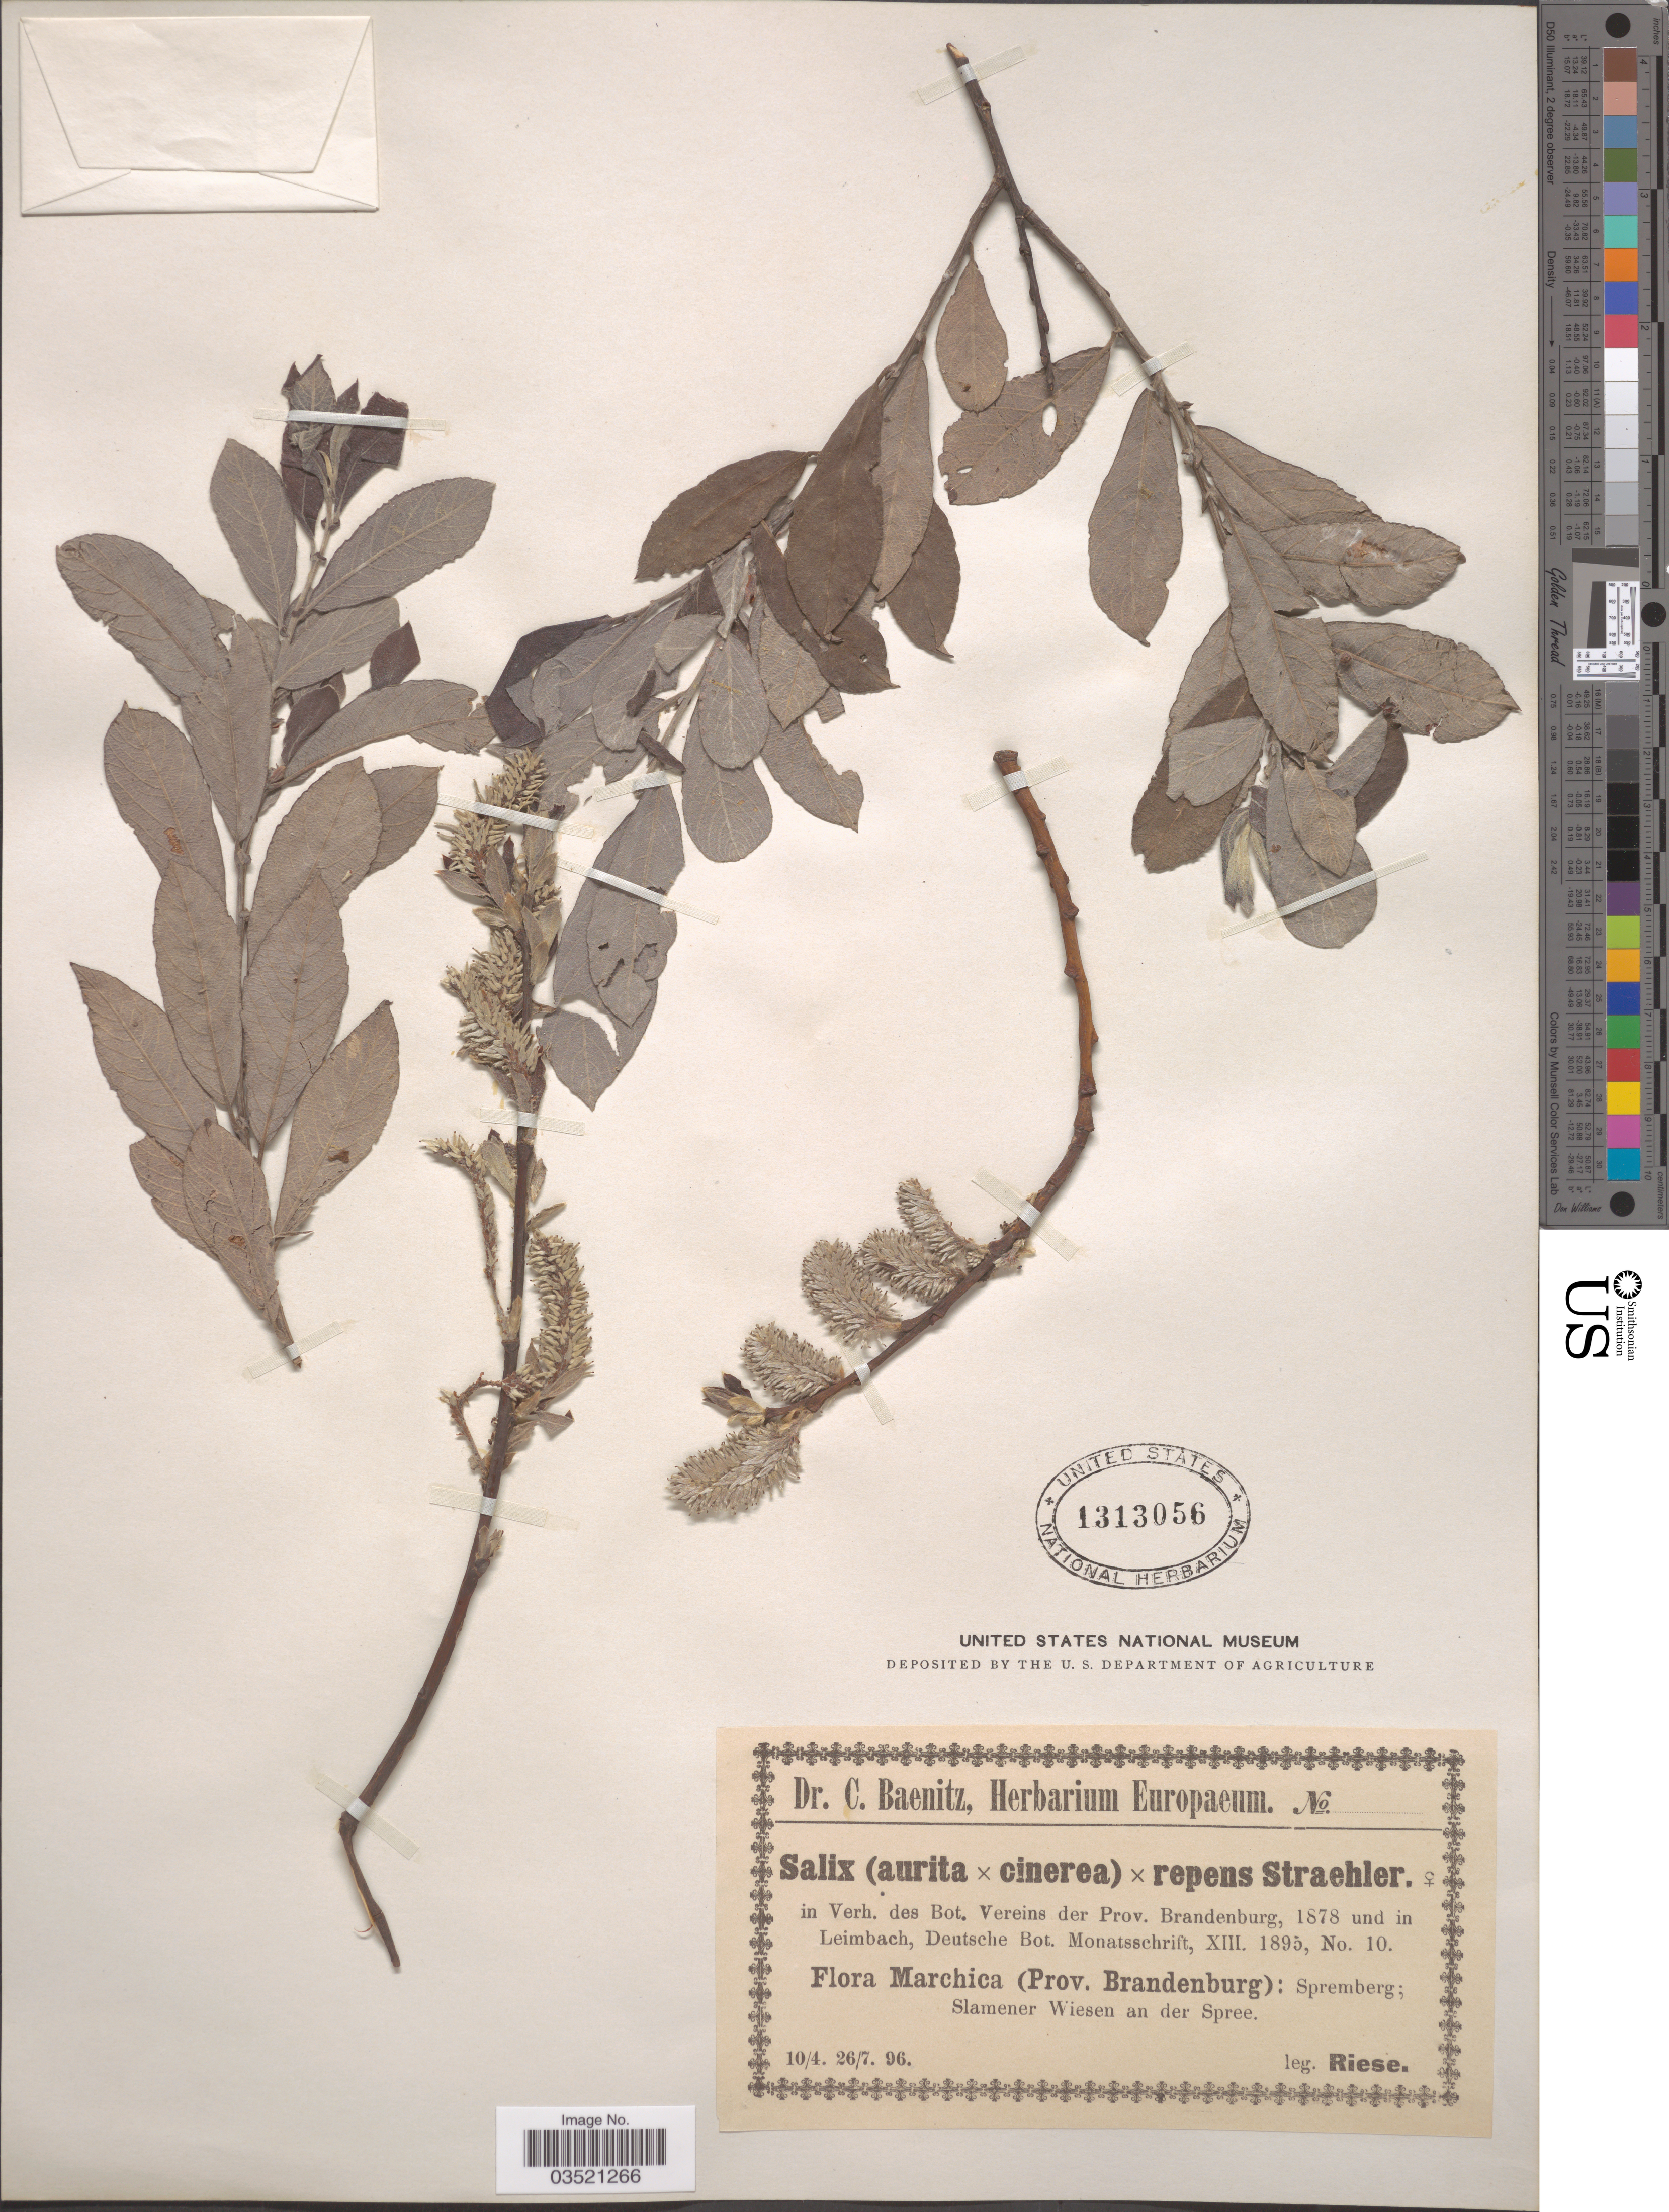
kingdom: Plantae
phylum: Tracheophyta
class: Magnoliopsida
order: Malpighiales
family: Salicaceae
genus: Salix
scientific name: Salix aurita x S. caprea L. x S. repens L.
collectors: Riese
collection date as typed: Transcribed d/m/y: 10/4/96 to 26/7/96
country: Germany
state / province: Brandenburg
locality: Marchica: Spremberg; Slamener Wiesen an der Spree.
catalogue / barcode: US 1313056